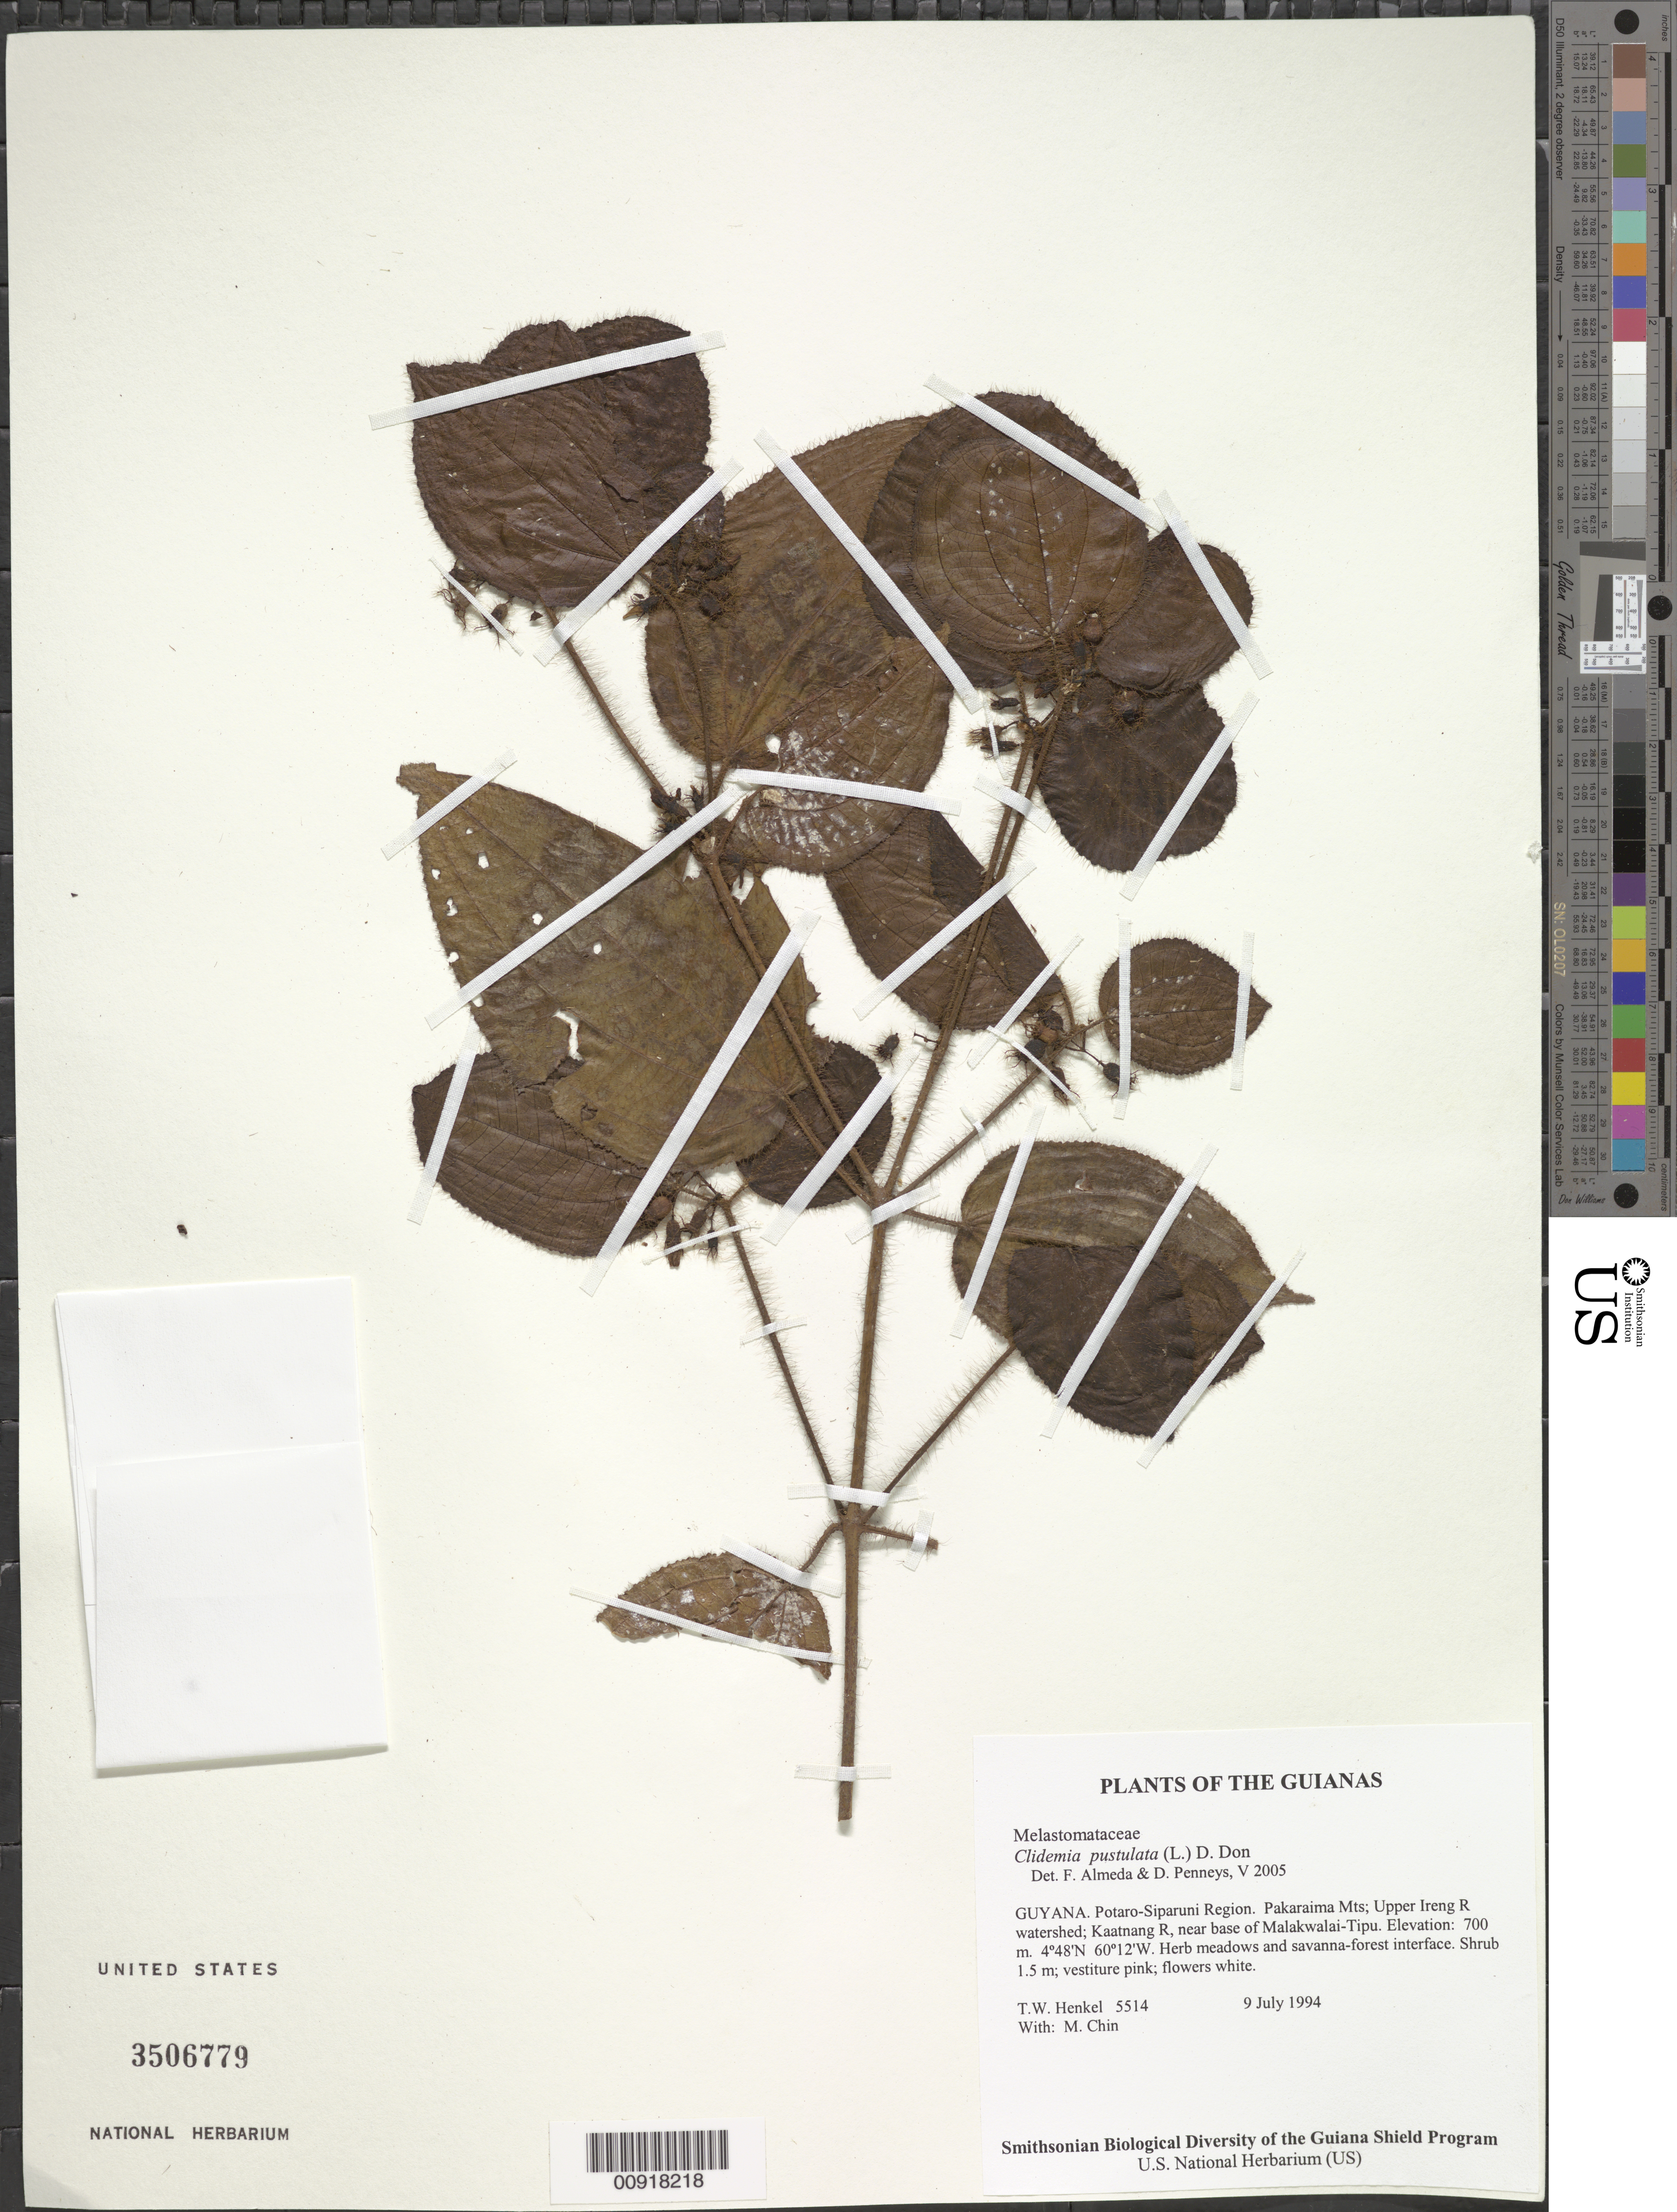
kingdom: Plantae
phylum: Tracheophyta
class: Magnoliopsida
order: Myrtales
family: Melastomataceae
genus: Clidemia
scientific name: Clidemia pustulata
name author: DC.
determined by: Almeda, F.; Penneys, D. S.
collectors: T. Henkel & M. Chin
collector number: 5514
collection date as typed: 9 July 1994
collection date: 1994-07-09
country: Guyana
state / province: Potaro-Siparuni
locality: Pakaraima Mts; Upper Ireng R watershed; Kaatnang R, near base of Malakwalai-Tipu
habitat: Herb meadows and savanna-forest interface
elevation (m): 700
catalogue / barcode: US 3506779